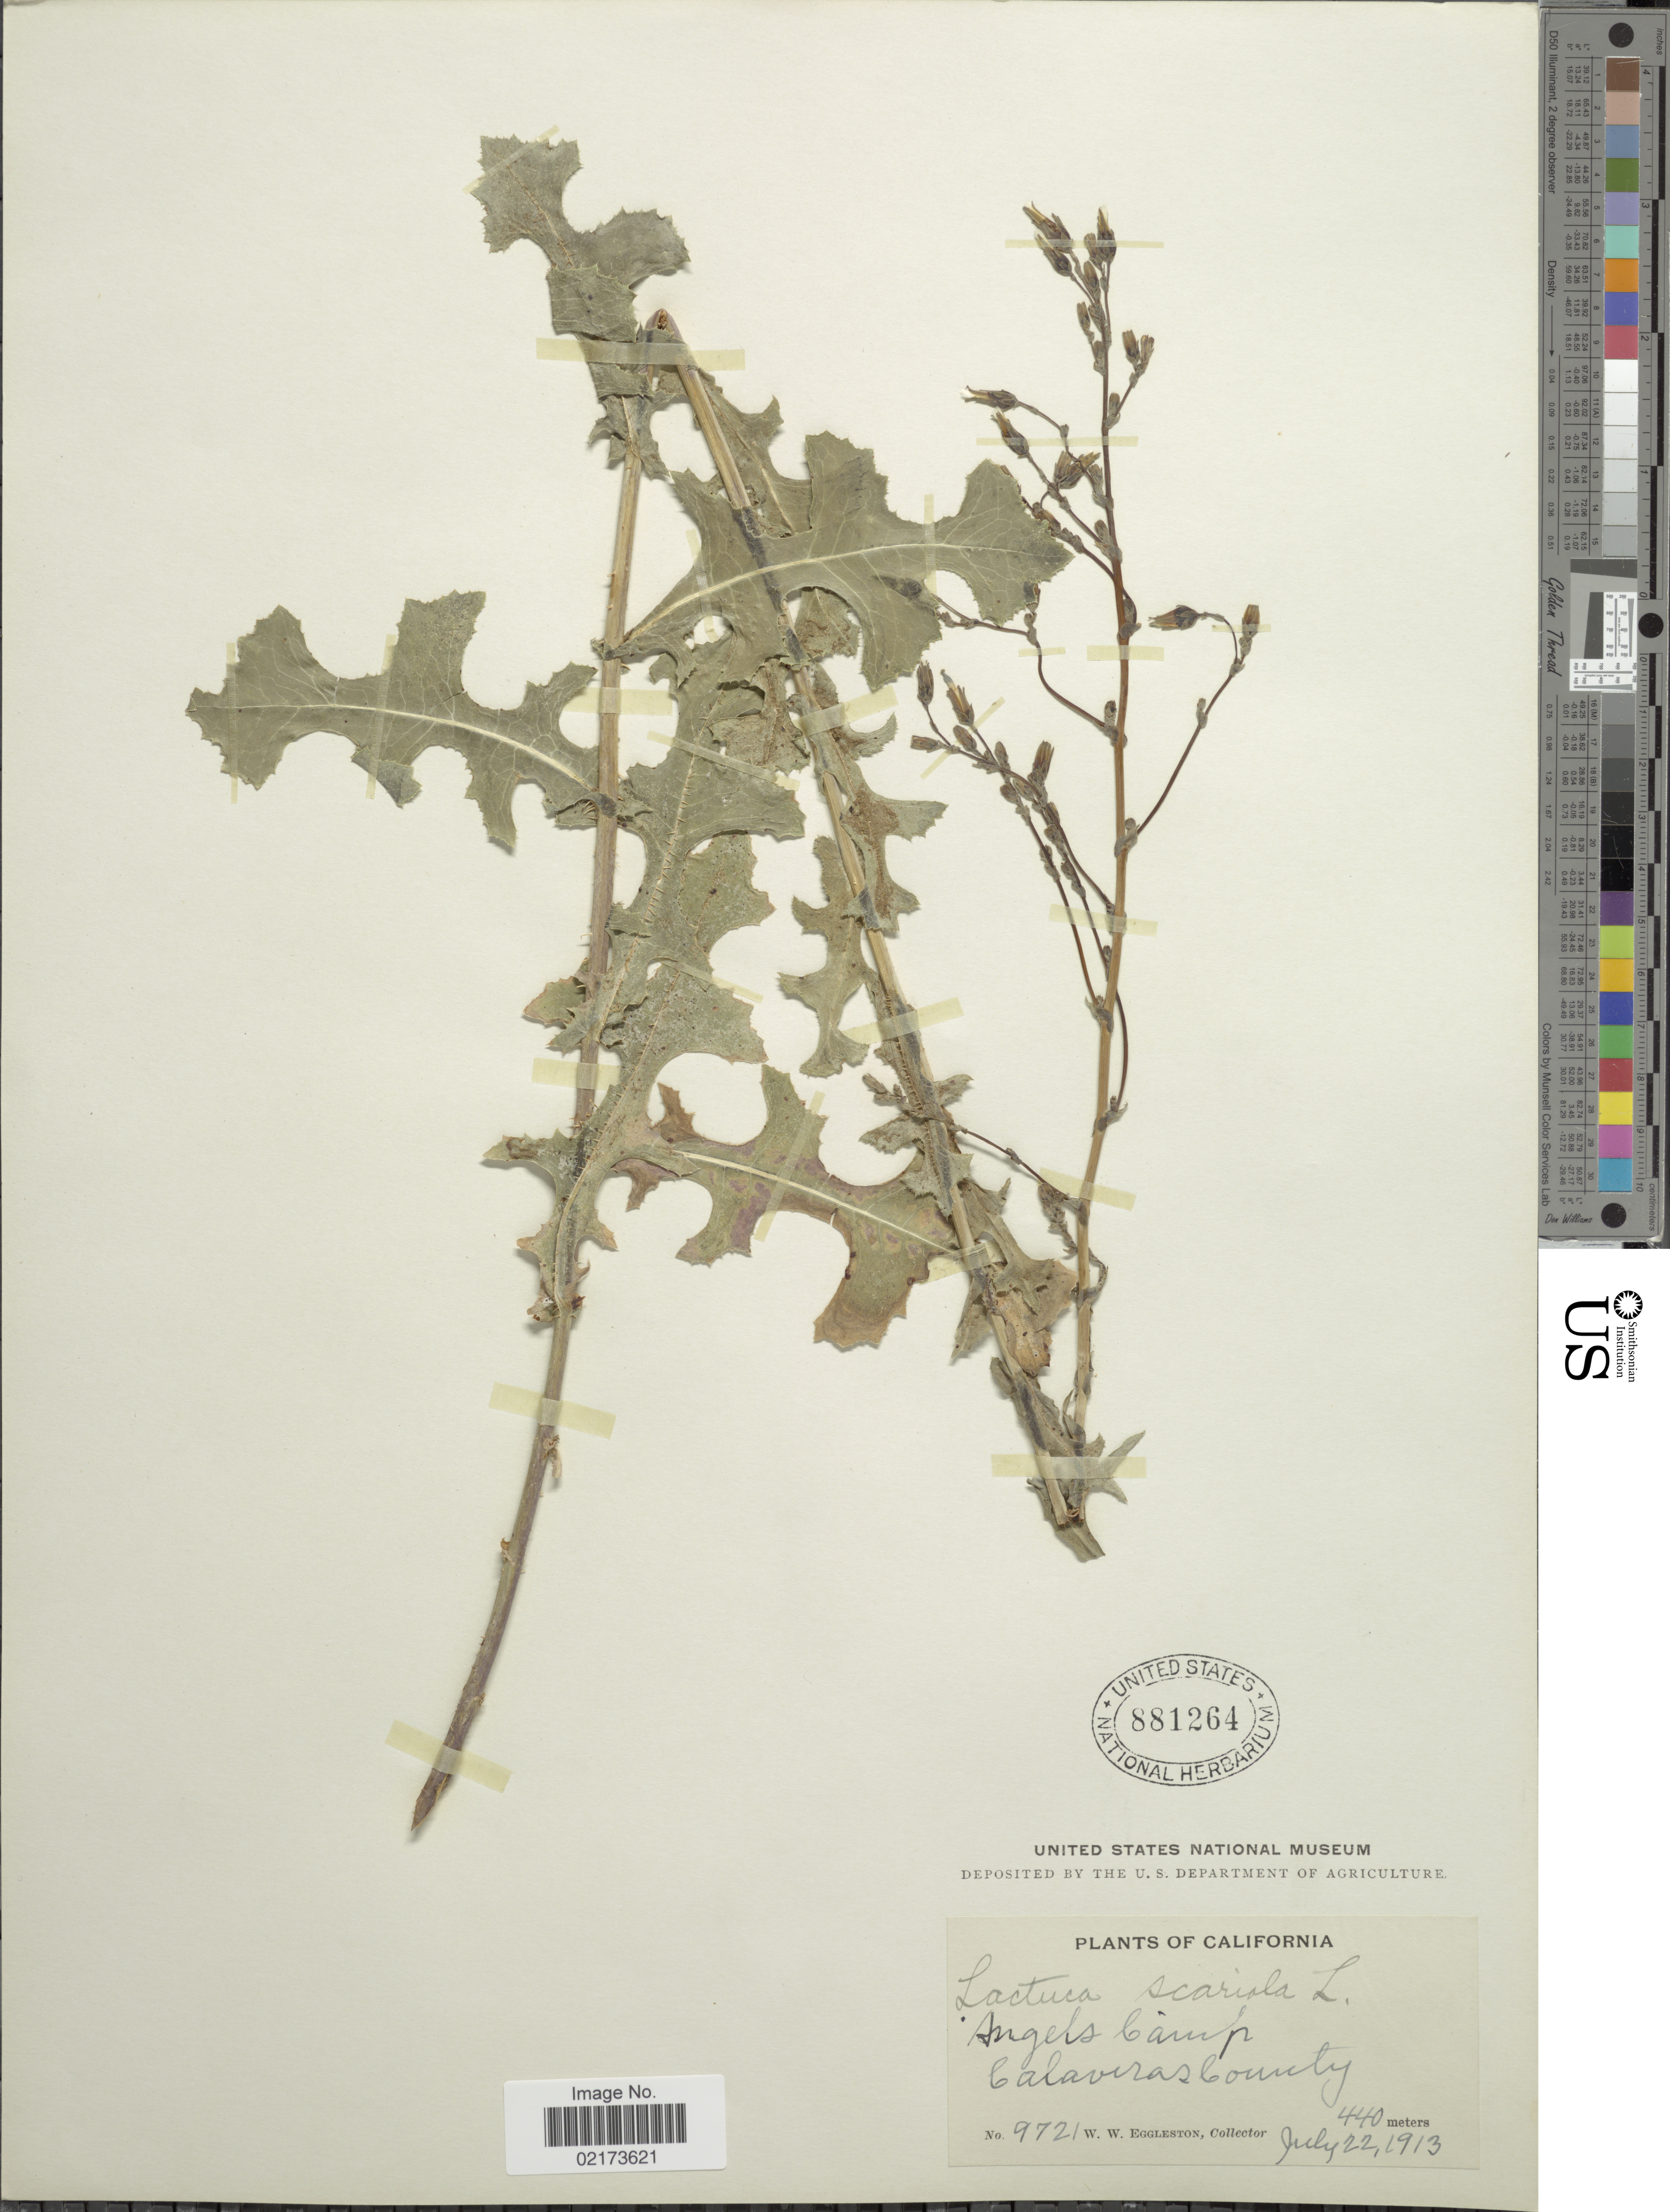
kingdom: Plantae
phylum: Tracheophyta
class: Magnoliopsida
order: Asterales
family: Asteraceae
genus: Lactuca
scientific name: Lactuca serriola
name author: L.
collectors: W. W. Eggleston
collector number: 9721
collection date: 1913-07-22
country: United States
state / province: California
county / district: Calaveras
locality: Angels Camp, Calaveras County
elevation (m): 440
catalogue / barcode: US 881264